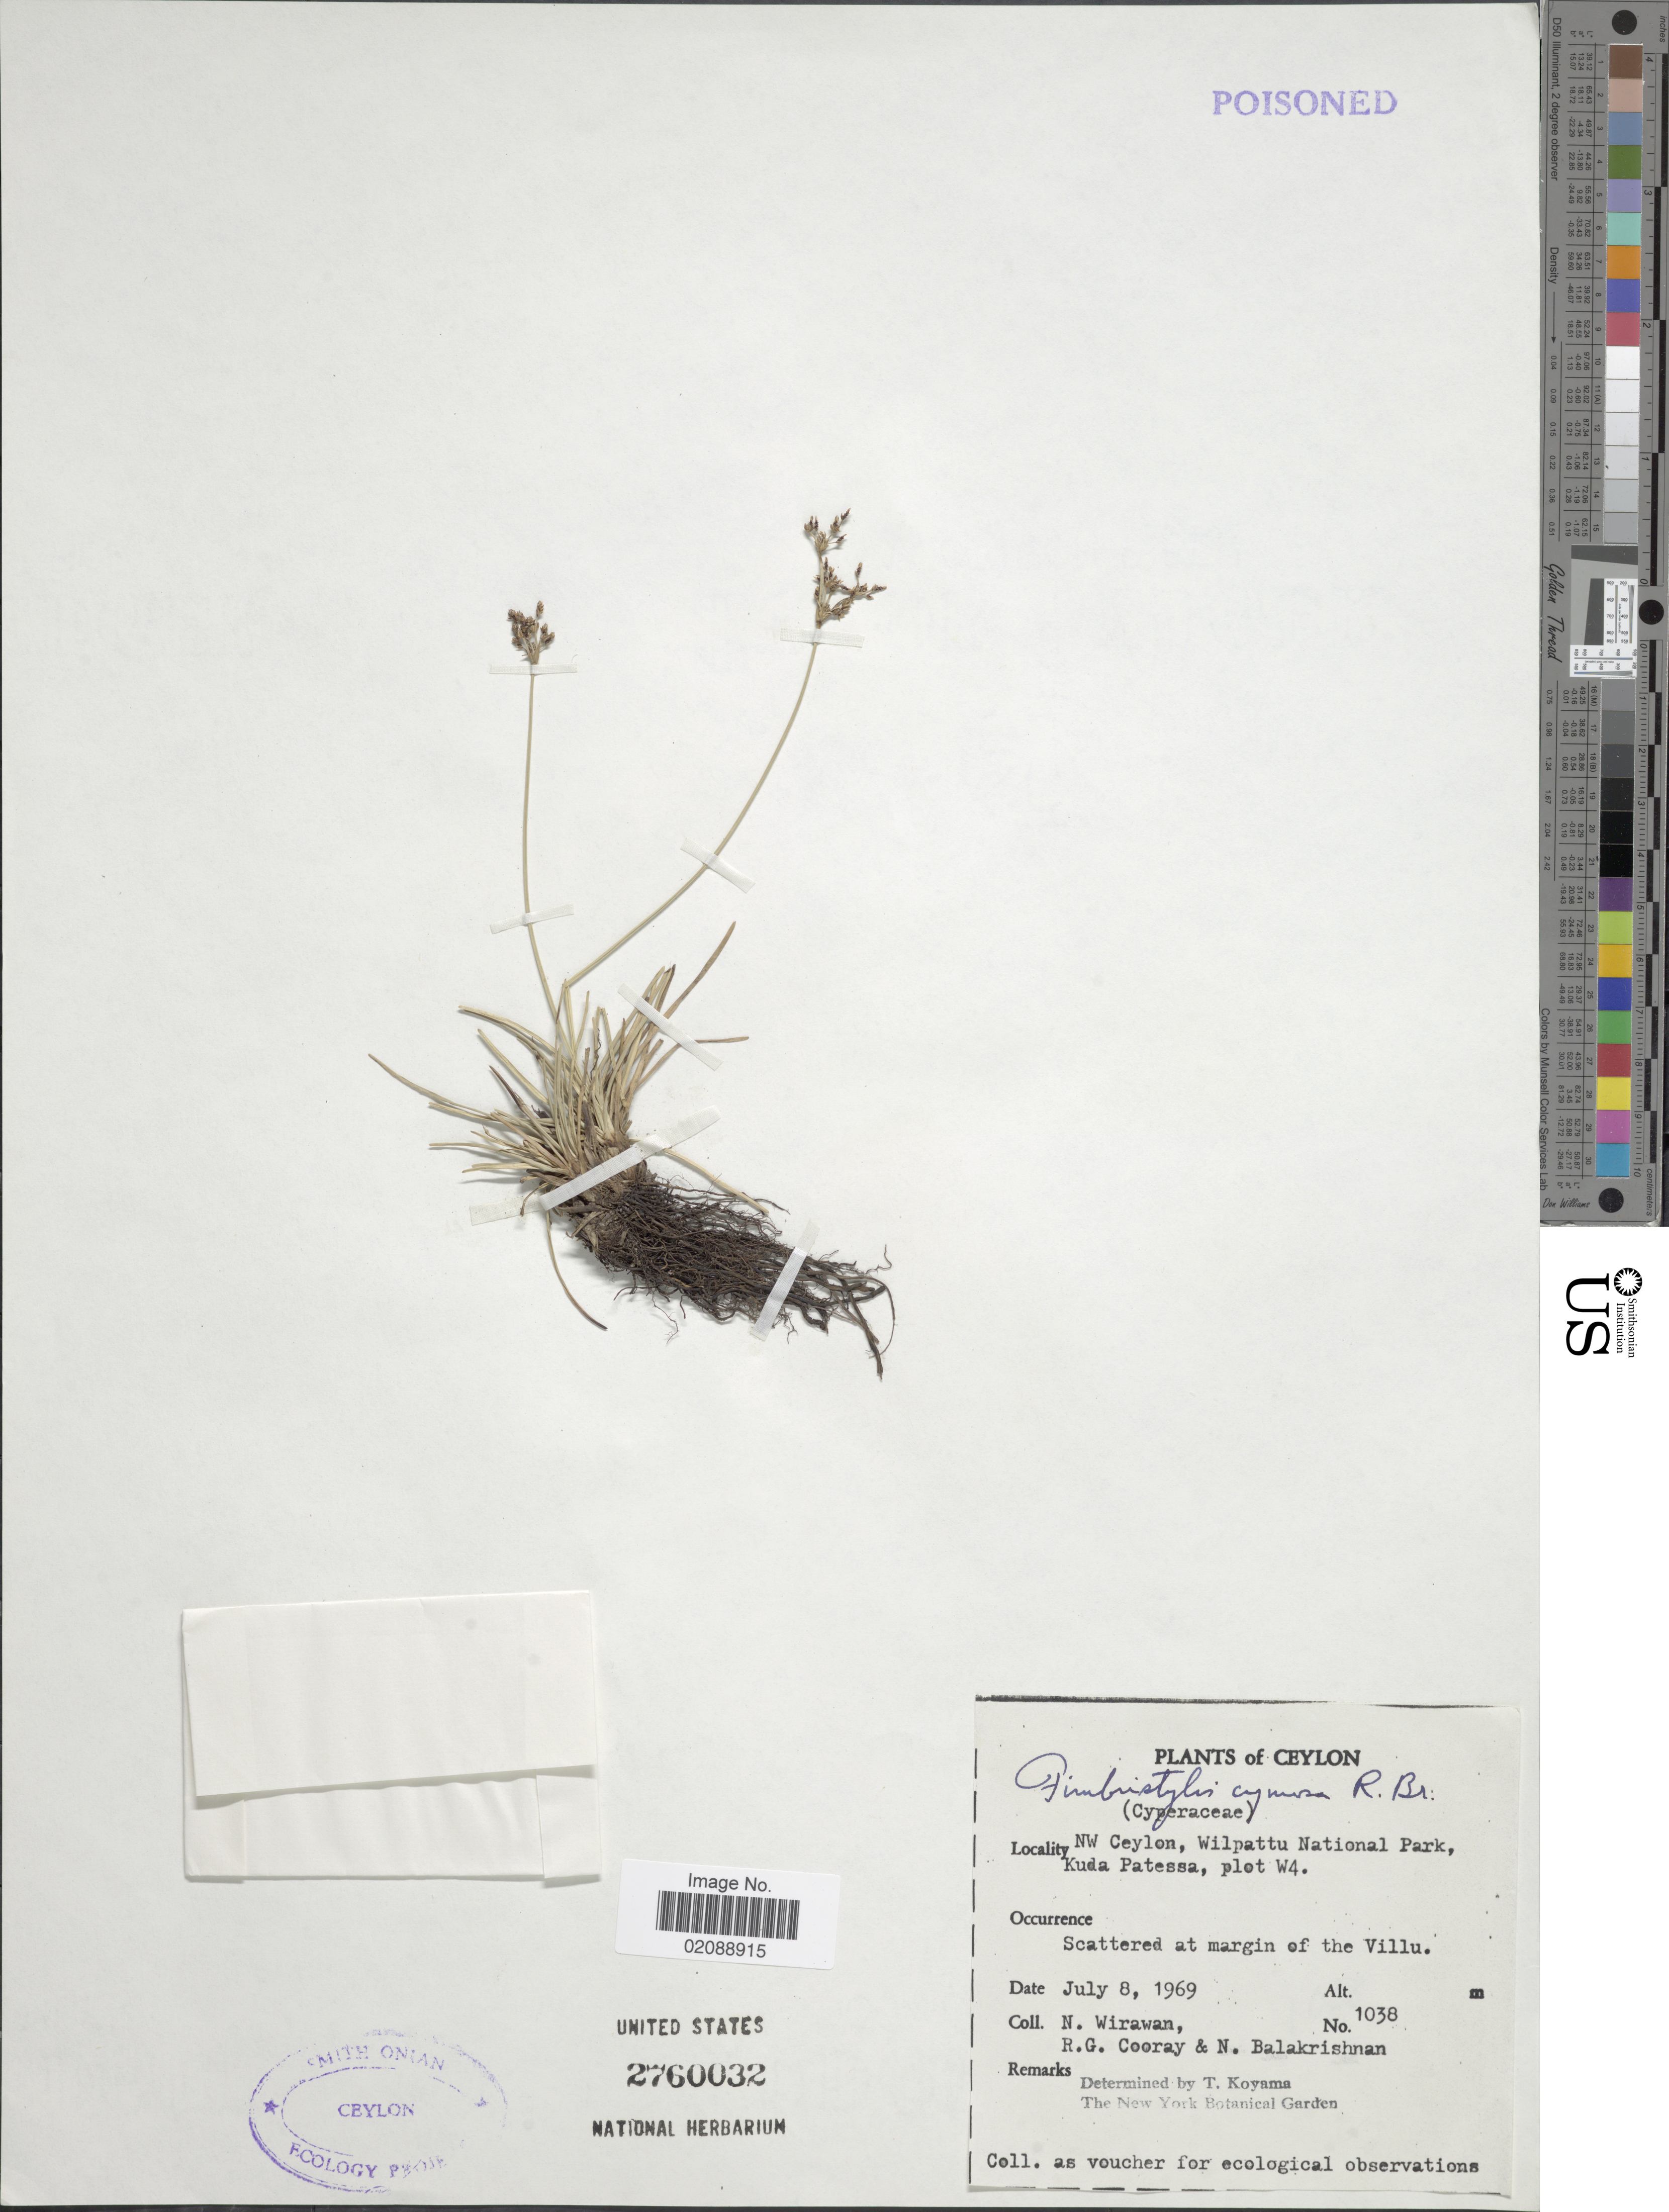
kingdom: Plantae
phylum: Tracheophyta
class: Liliopsida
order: Poales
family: Cyperaceae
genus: Fimbristylis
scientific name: Fimbristylis cymosa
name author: R. Br.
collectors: N. Wirawan, R. Cooray & N. Balakrishnan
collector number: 1038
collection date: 1969-07-08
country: Sri Lanka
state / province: North Western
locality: Wilpattu National Park, Kuda Patessa, plot W4, scattered at margin of the Villu.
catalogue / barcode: US 2760032